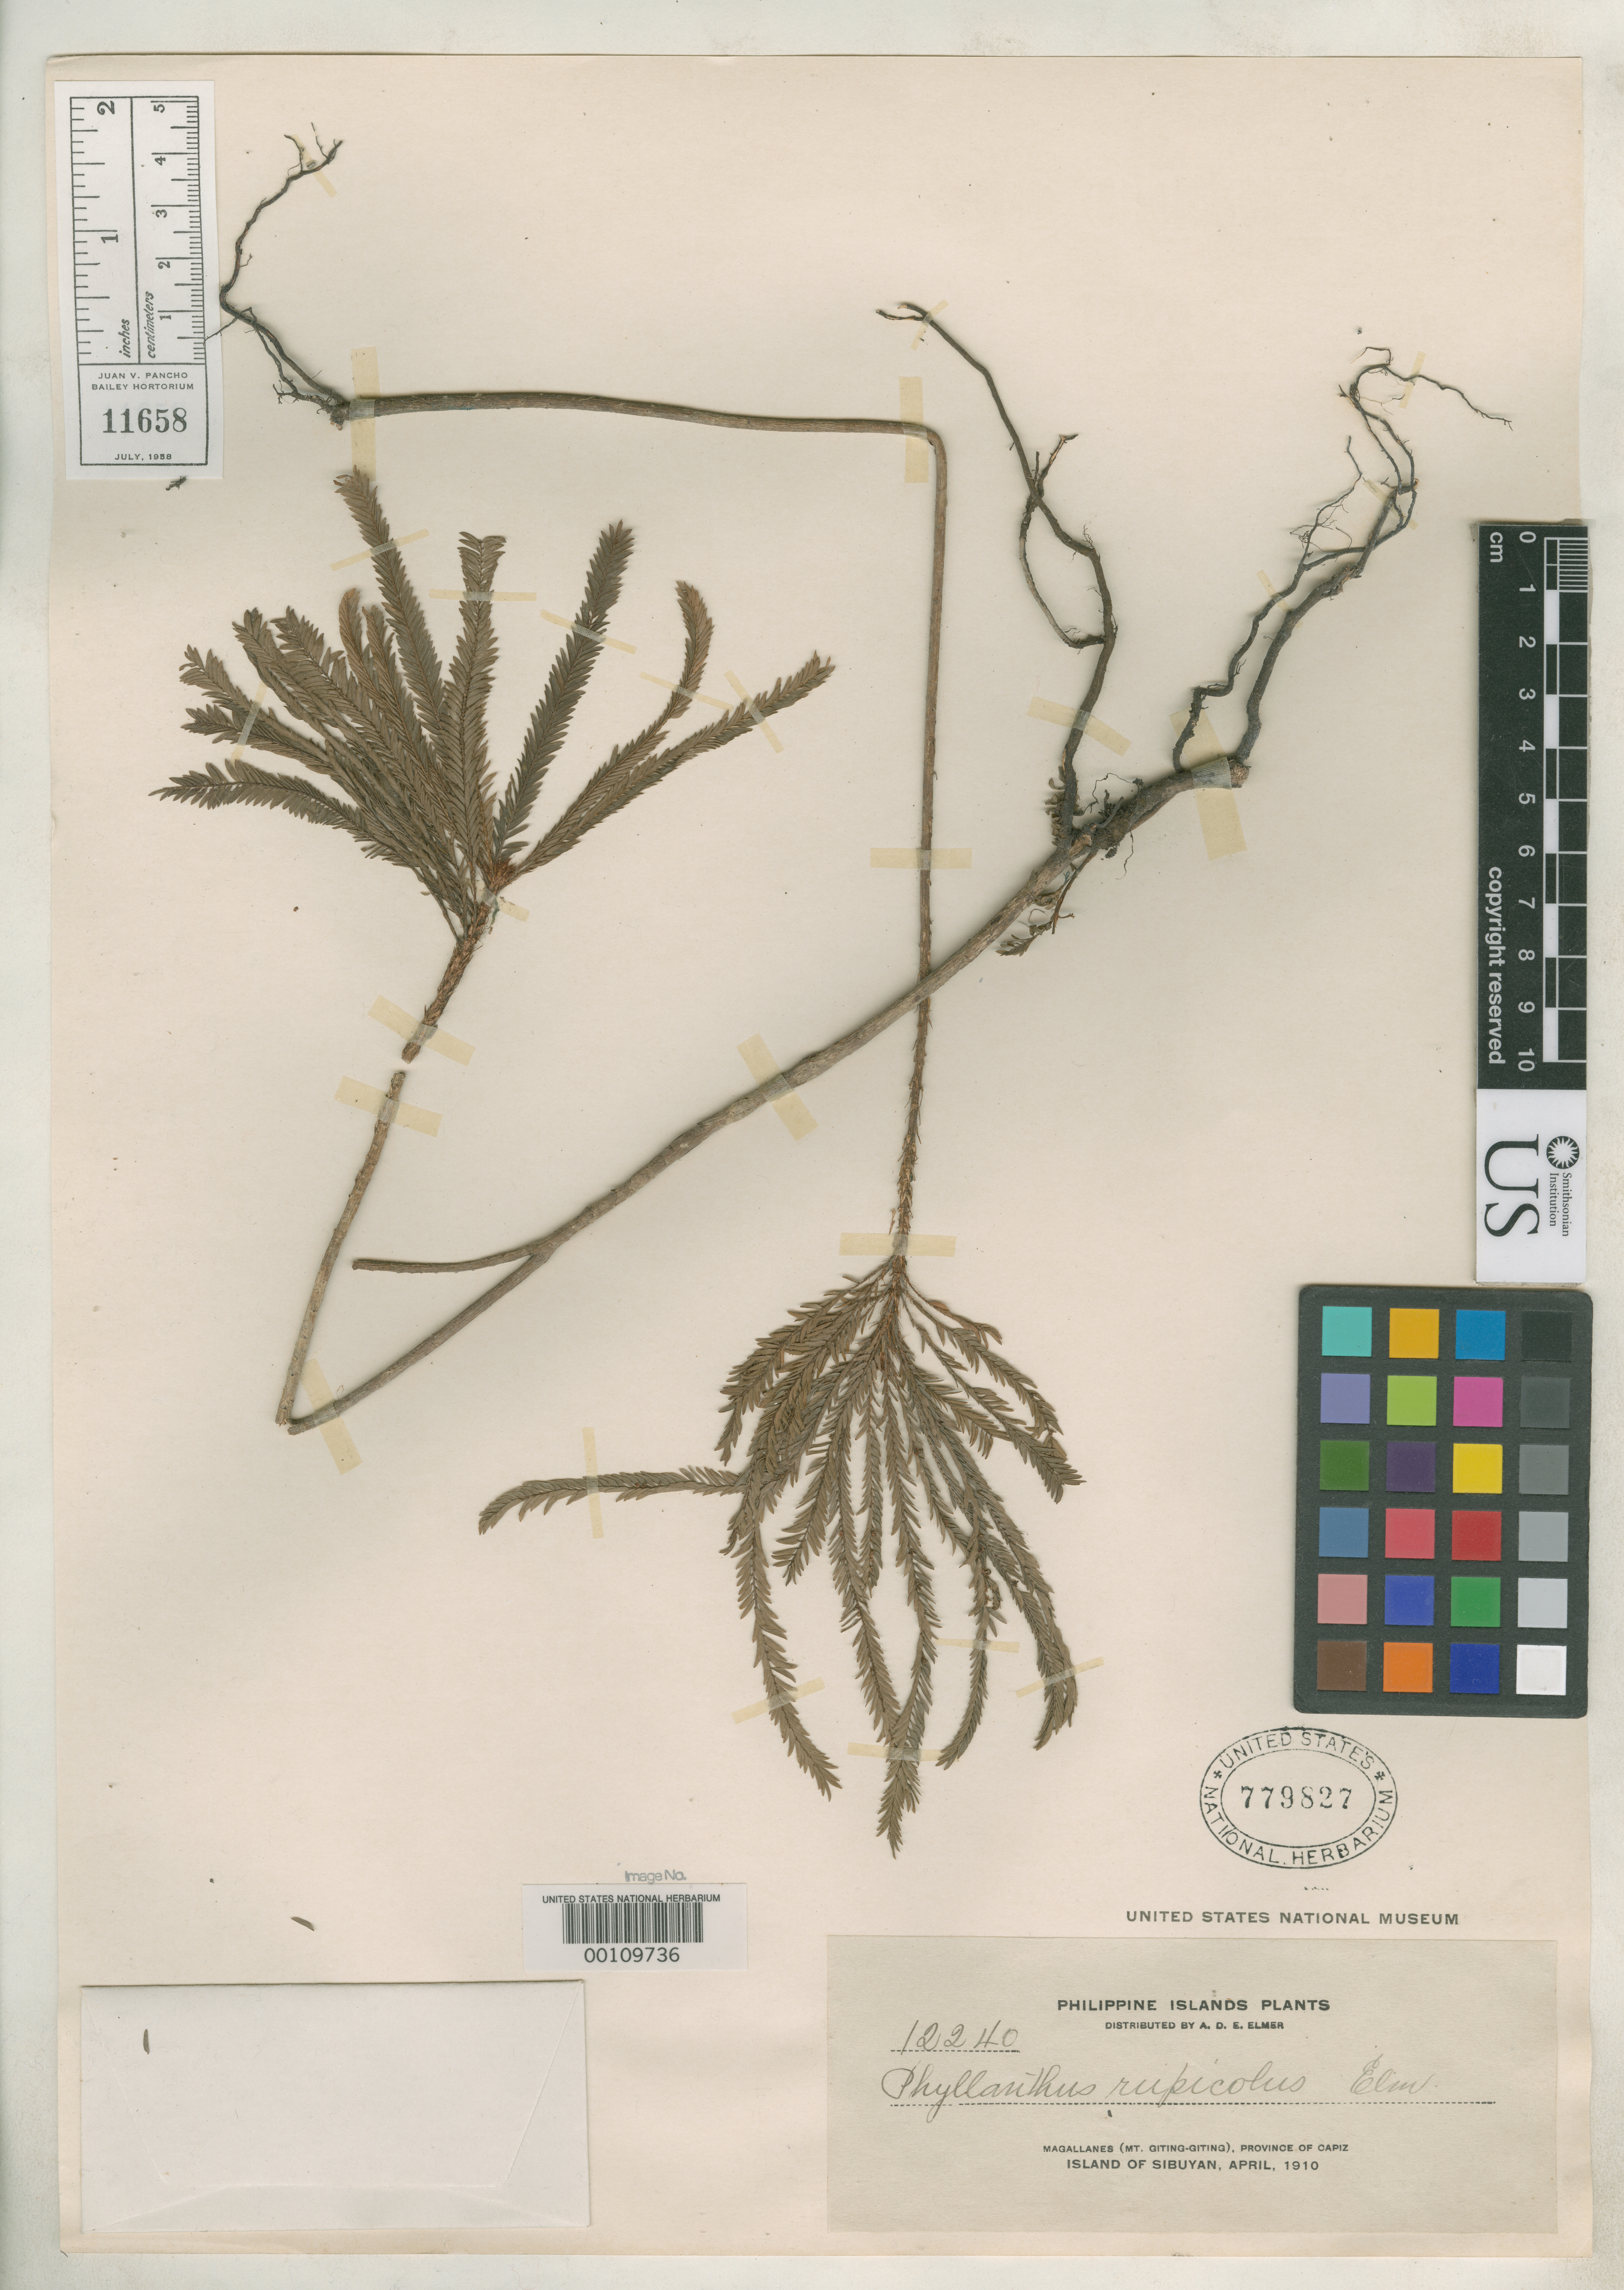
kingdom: Plantae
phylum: Tracheophyta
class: Magnoliopsida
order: Malpighiales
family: Phyllanthaceae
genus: Phyllanthus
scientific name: Phyllanthus rupicola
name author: Elmer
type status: Isotype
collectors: A. D. E. Elmer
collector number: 12240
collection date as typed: Apr 1910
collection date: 1910-04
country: Philippines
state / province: Mimaropa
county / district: Romblon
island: Sibuyan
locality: Magallanes (Mt. Giting-Giting), Province of Capiz, Island of Sibuyan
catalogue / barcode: US 779827